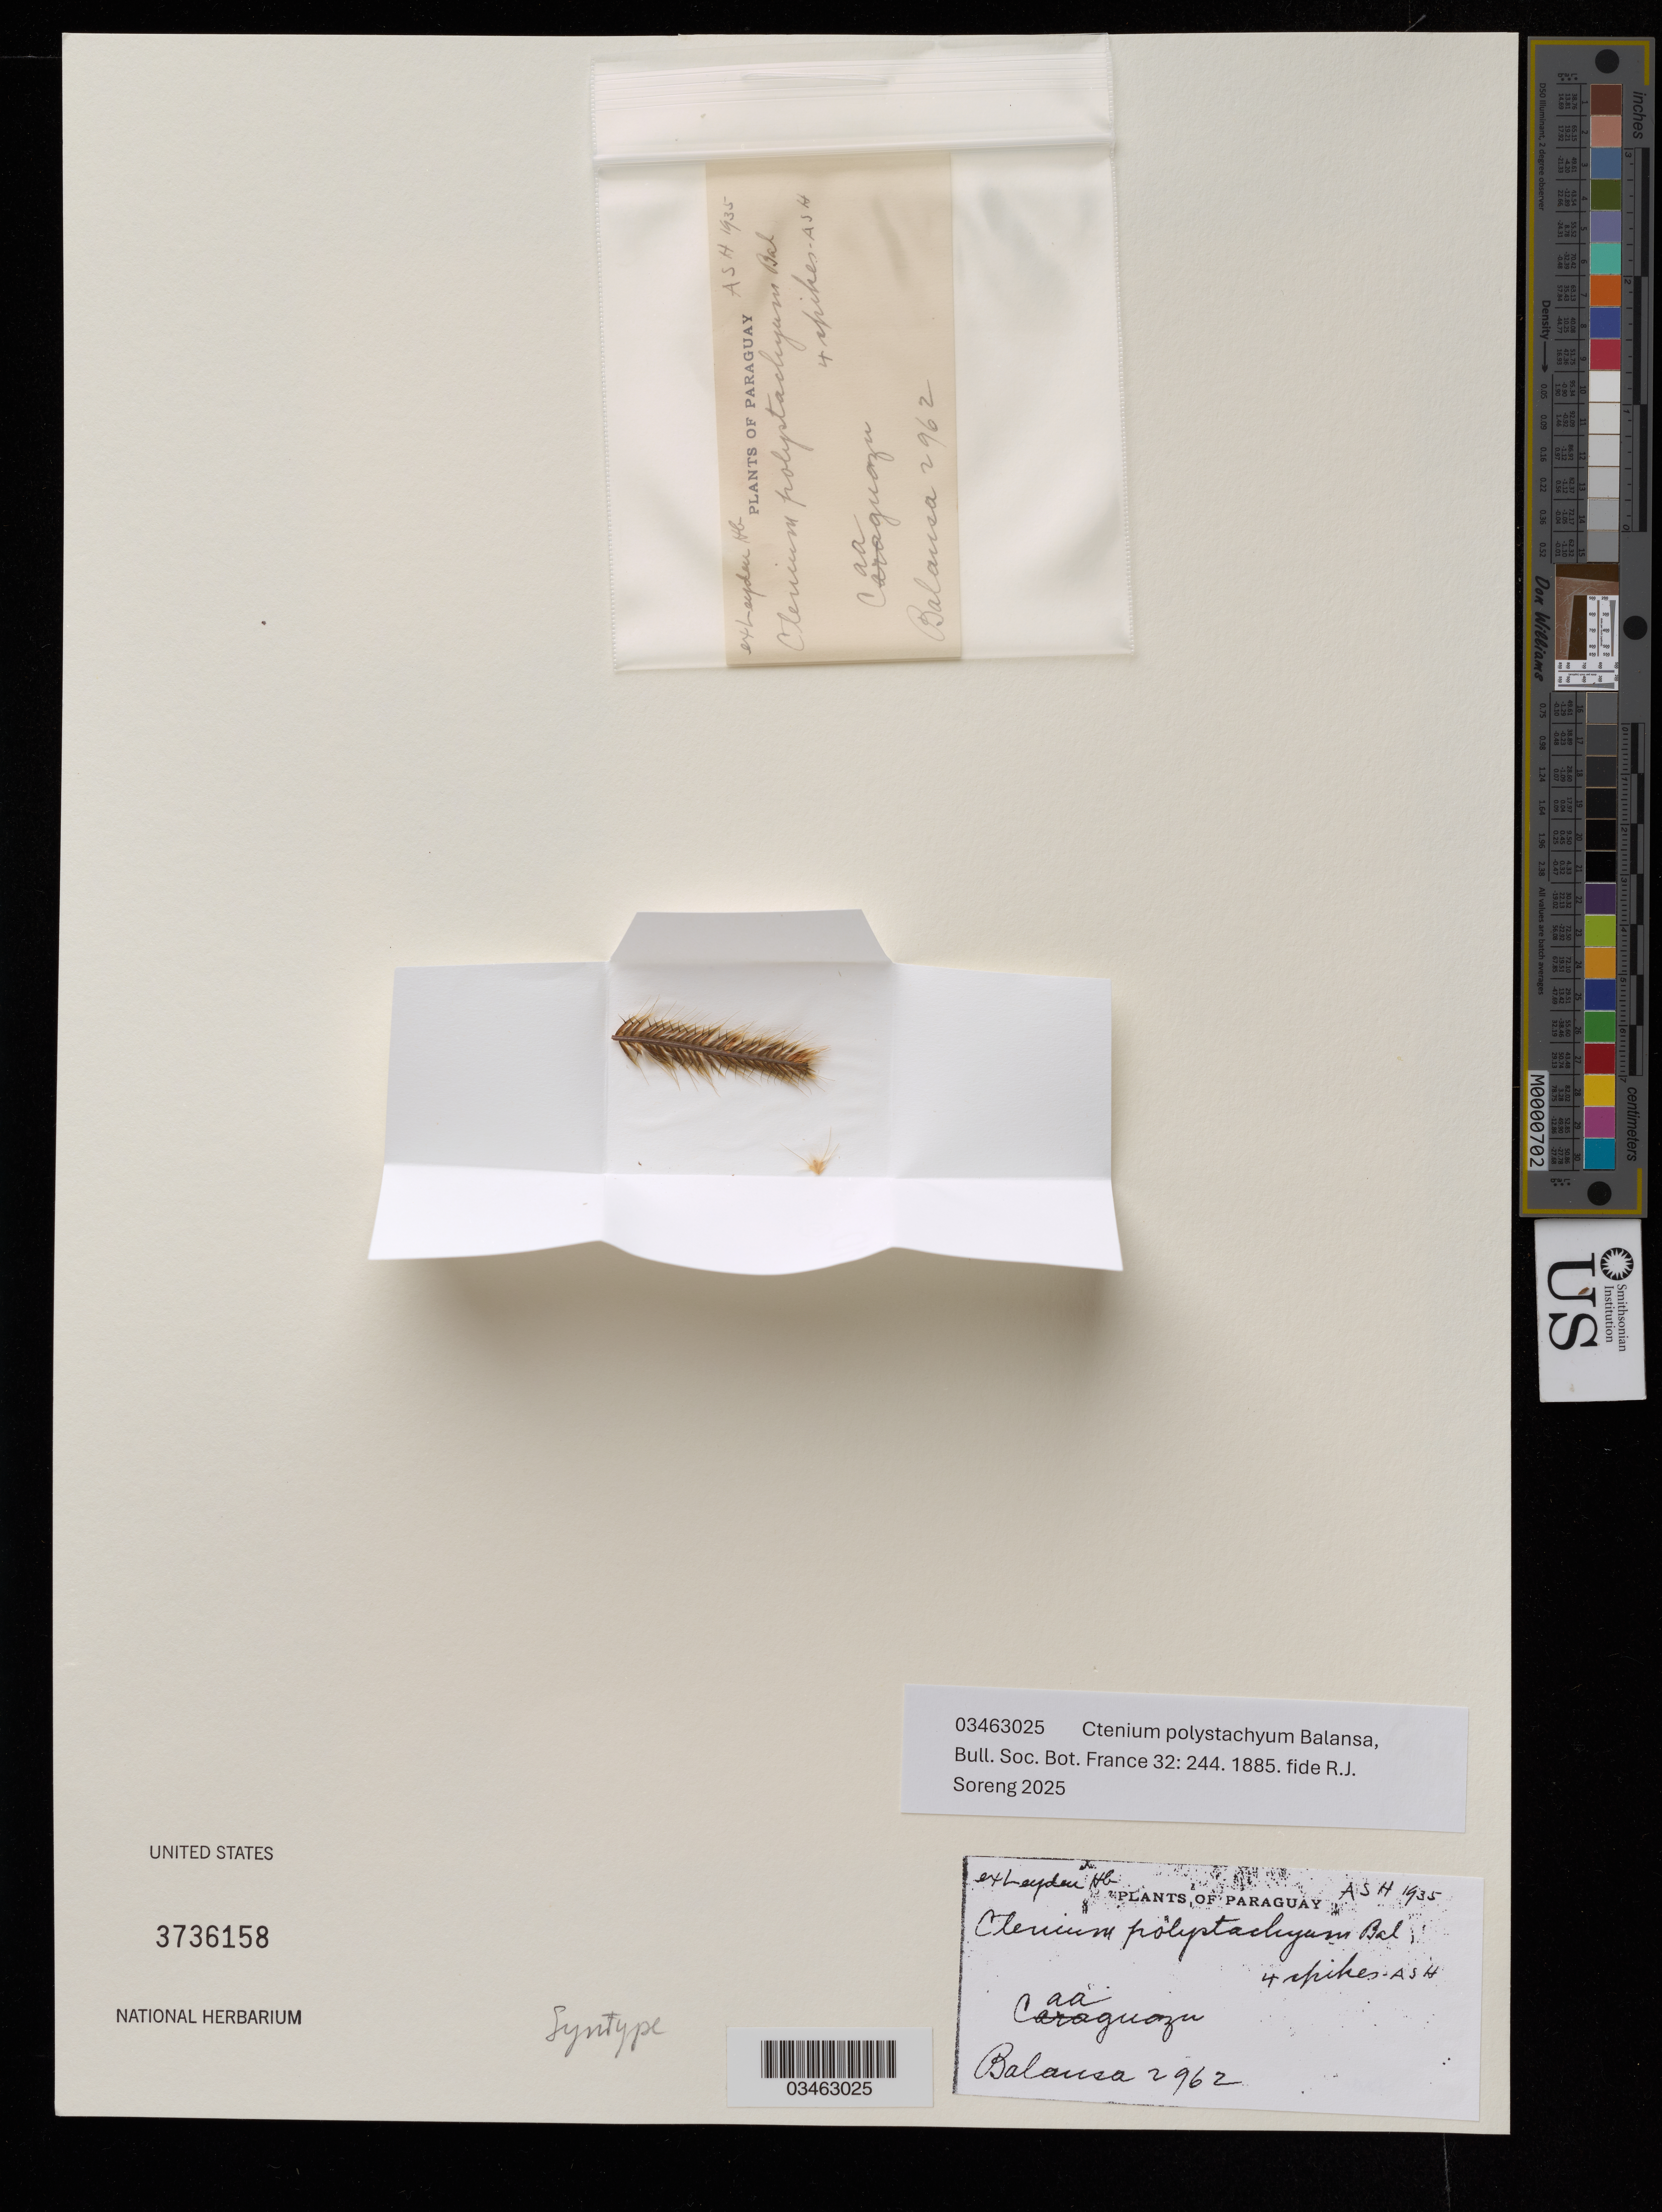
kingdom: Plantae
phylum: Tracheophyta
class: Liliopsida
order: Poales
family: Poaceae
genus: Ctenium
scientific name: Ctenium polystachyum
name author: Balansa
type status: Syntype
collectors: -. Balansa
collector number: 2962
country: Paraguay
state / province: Caaguazú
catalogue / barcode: US 3736158